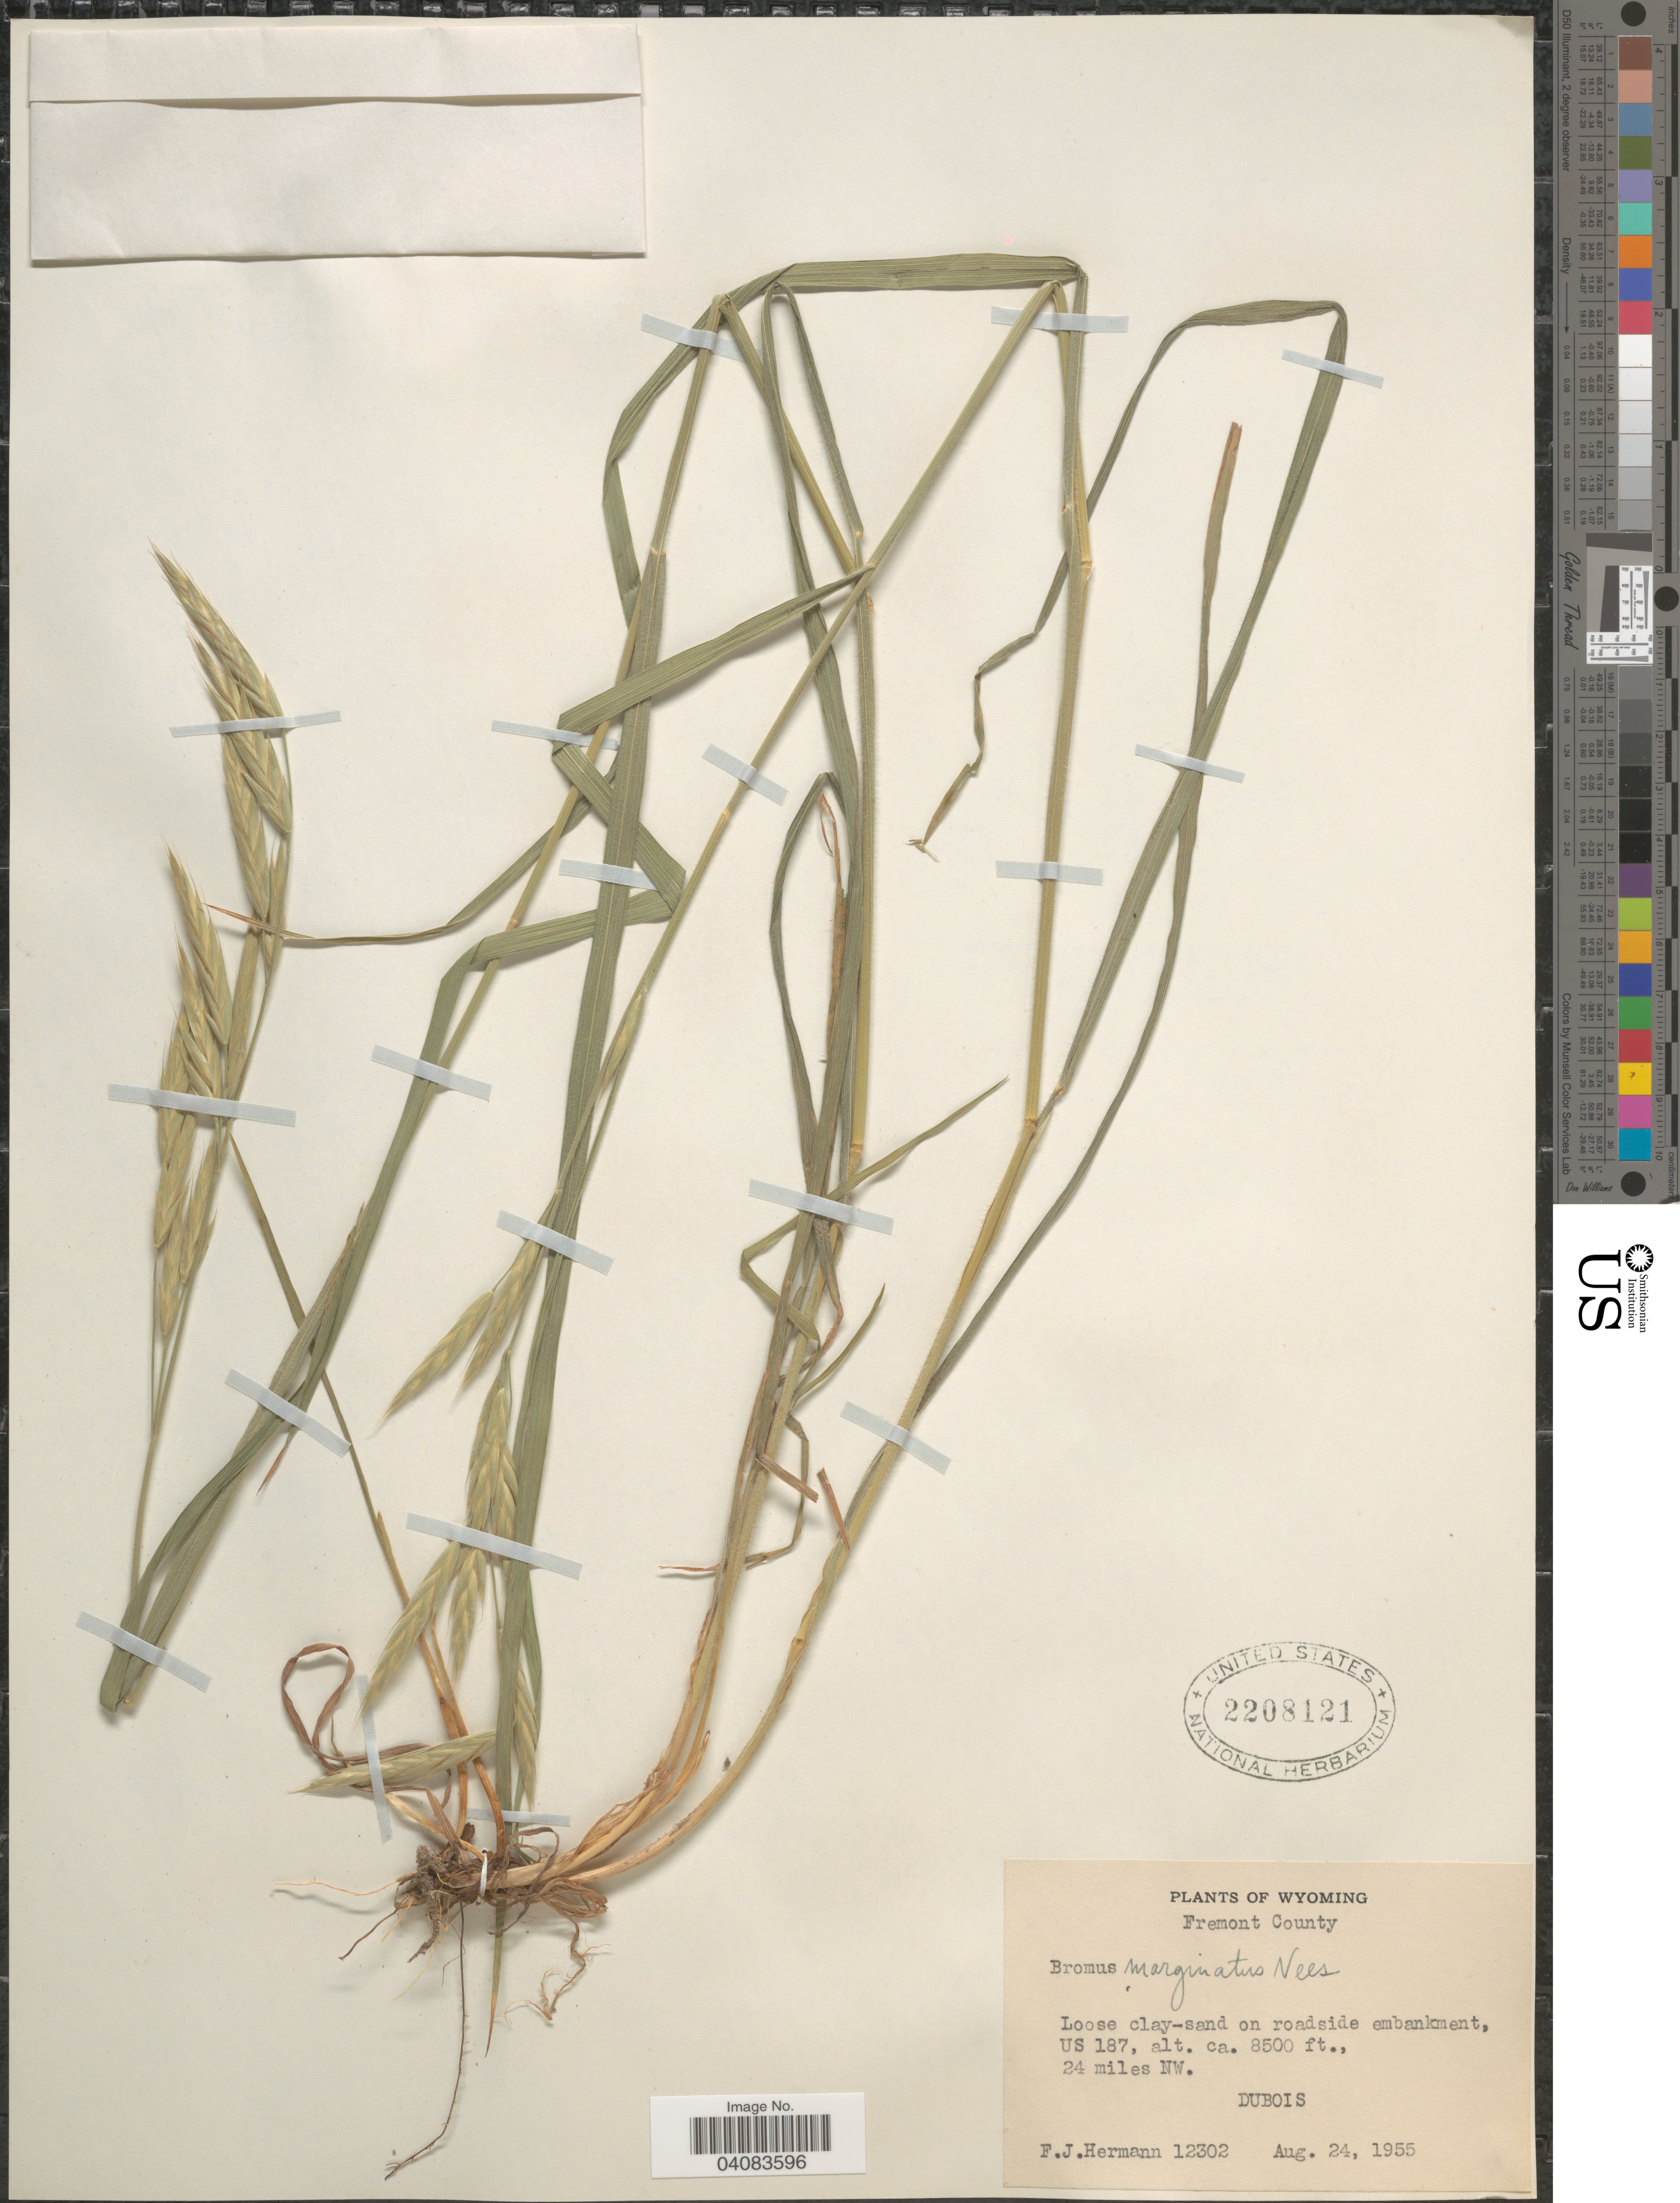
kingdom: Plantae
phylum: Tracheophyta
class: Liliopsida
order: Poales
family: Poaceae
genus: Bromus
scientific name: Bromus marginatus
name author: Nees ex Steud.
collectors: F. J. Hermann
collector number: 12302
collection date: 1955-08-24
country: United States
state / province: Wyoming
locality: Fremont County. On roadside embankment, US 187, 24 miles NW. Dubois.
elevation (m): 2591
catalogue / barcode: US 2208121